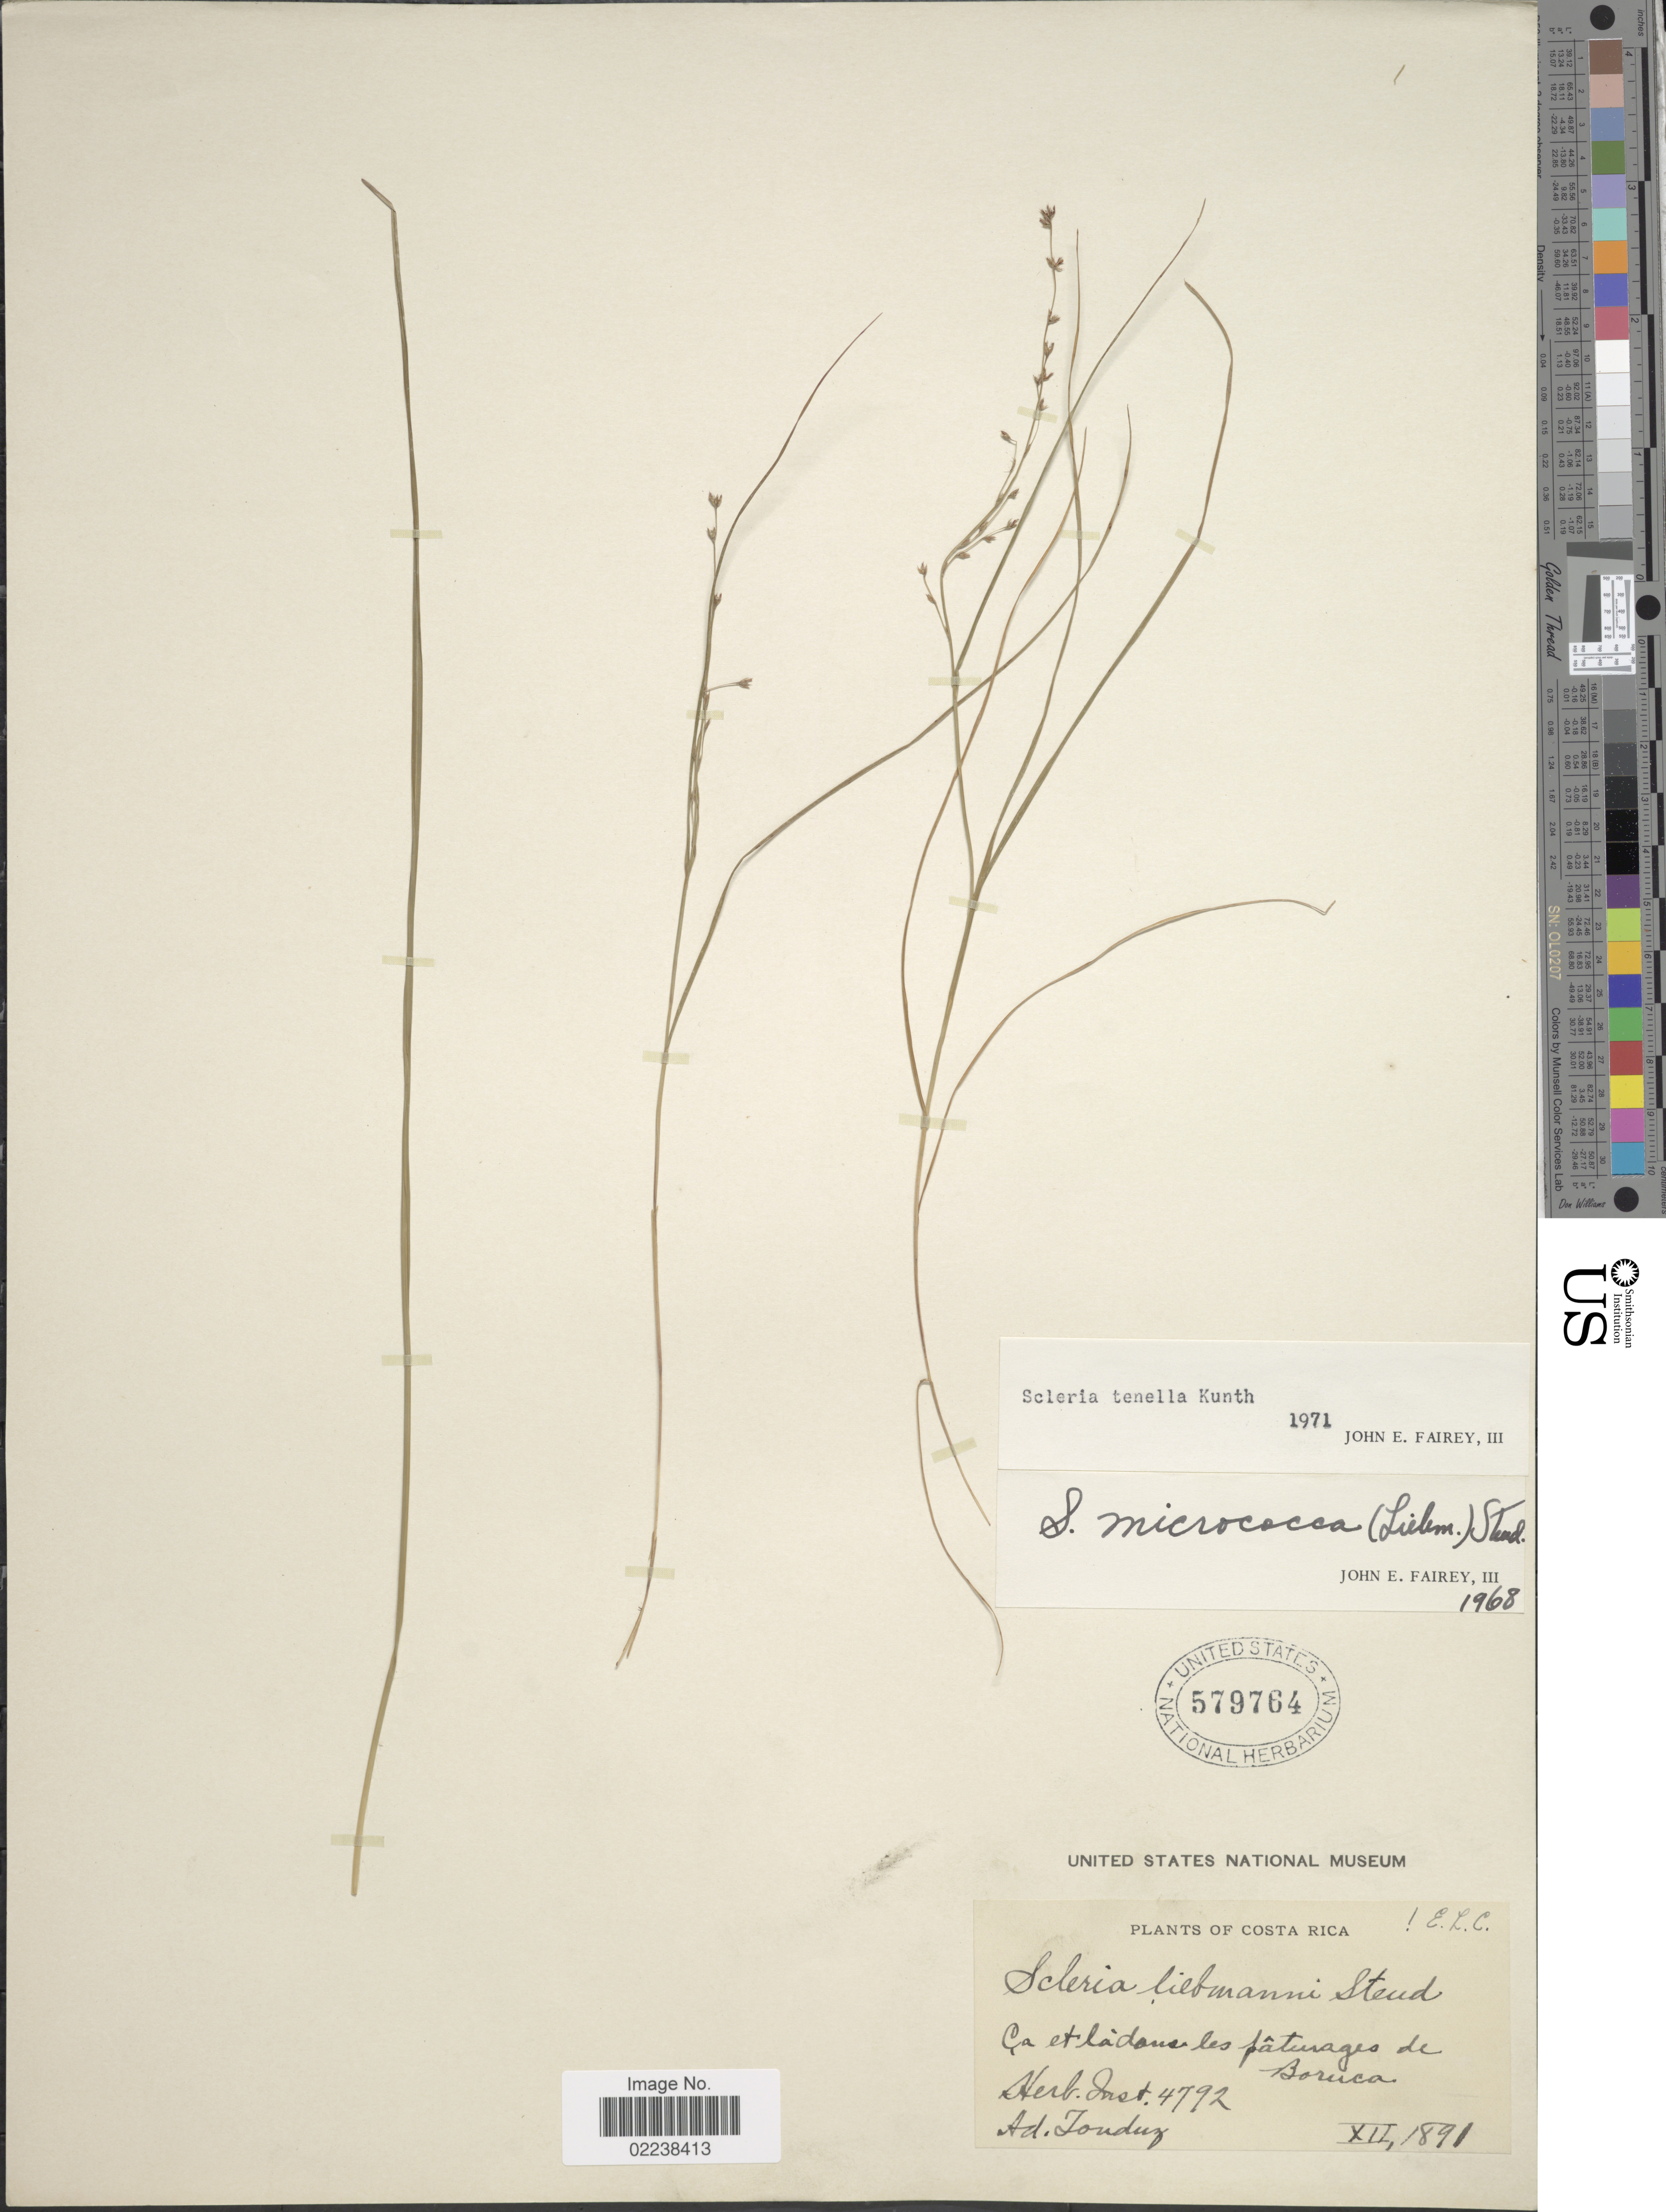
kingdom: Plantae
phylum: Tracheophyta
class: Liliopsida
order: Poales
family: Cyperaceae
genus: Scleria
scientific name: Scleria verticillata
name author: Muhl. ex Willd.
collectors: A. Tonduz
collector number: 4792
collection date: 1891-12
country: Costa Rica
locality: Ca et ladans les paturages de Boruca.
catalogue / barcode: US 579764